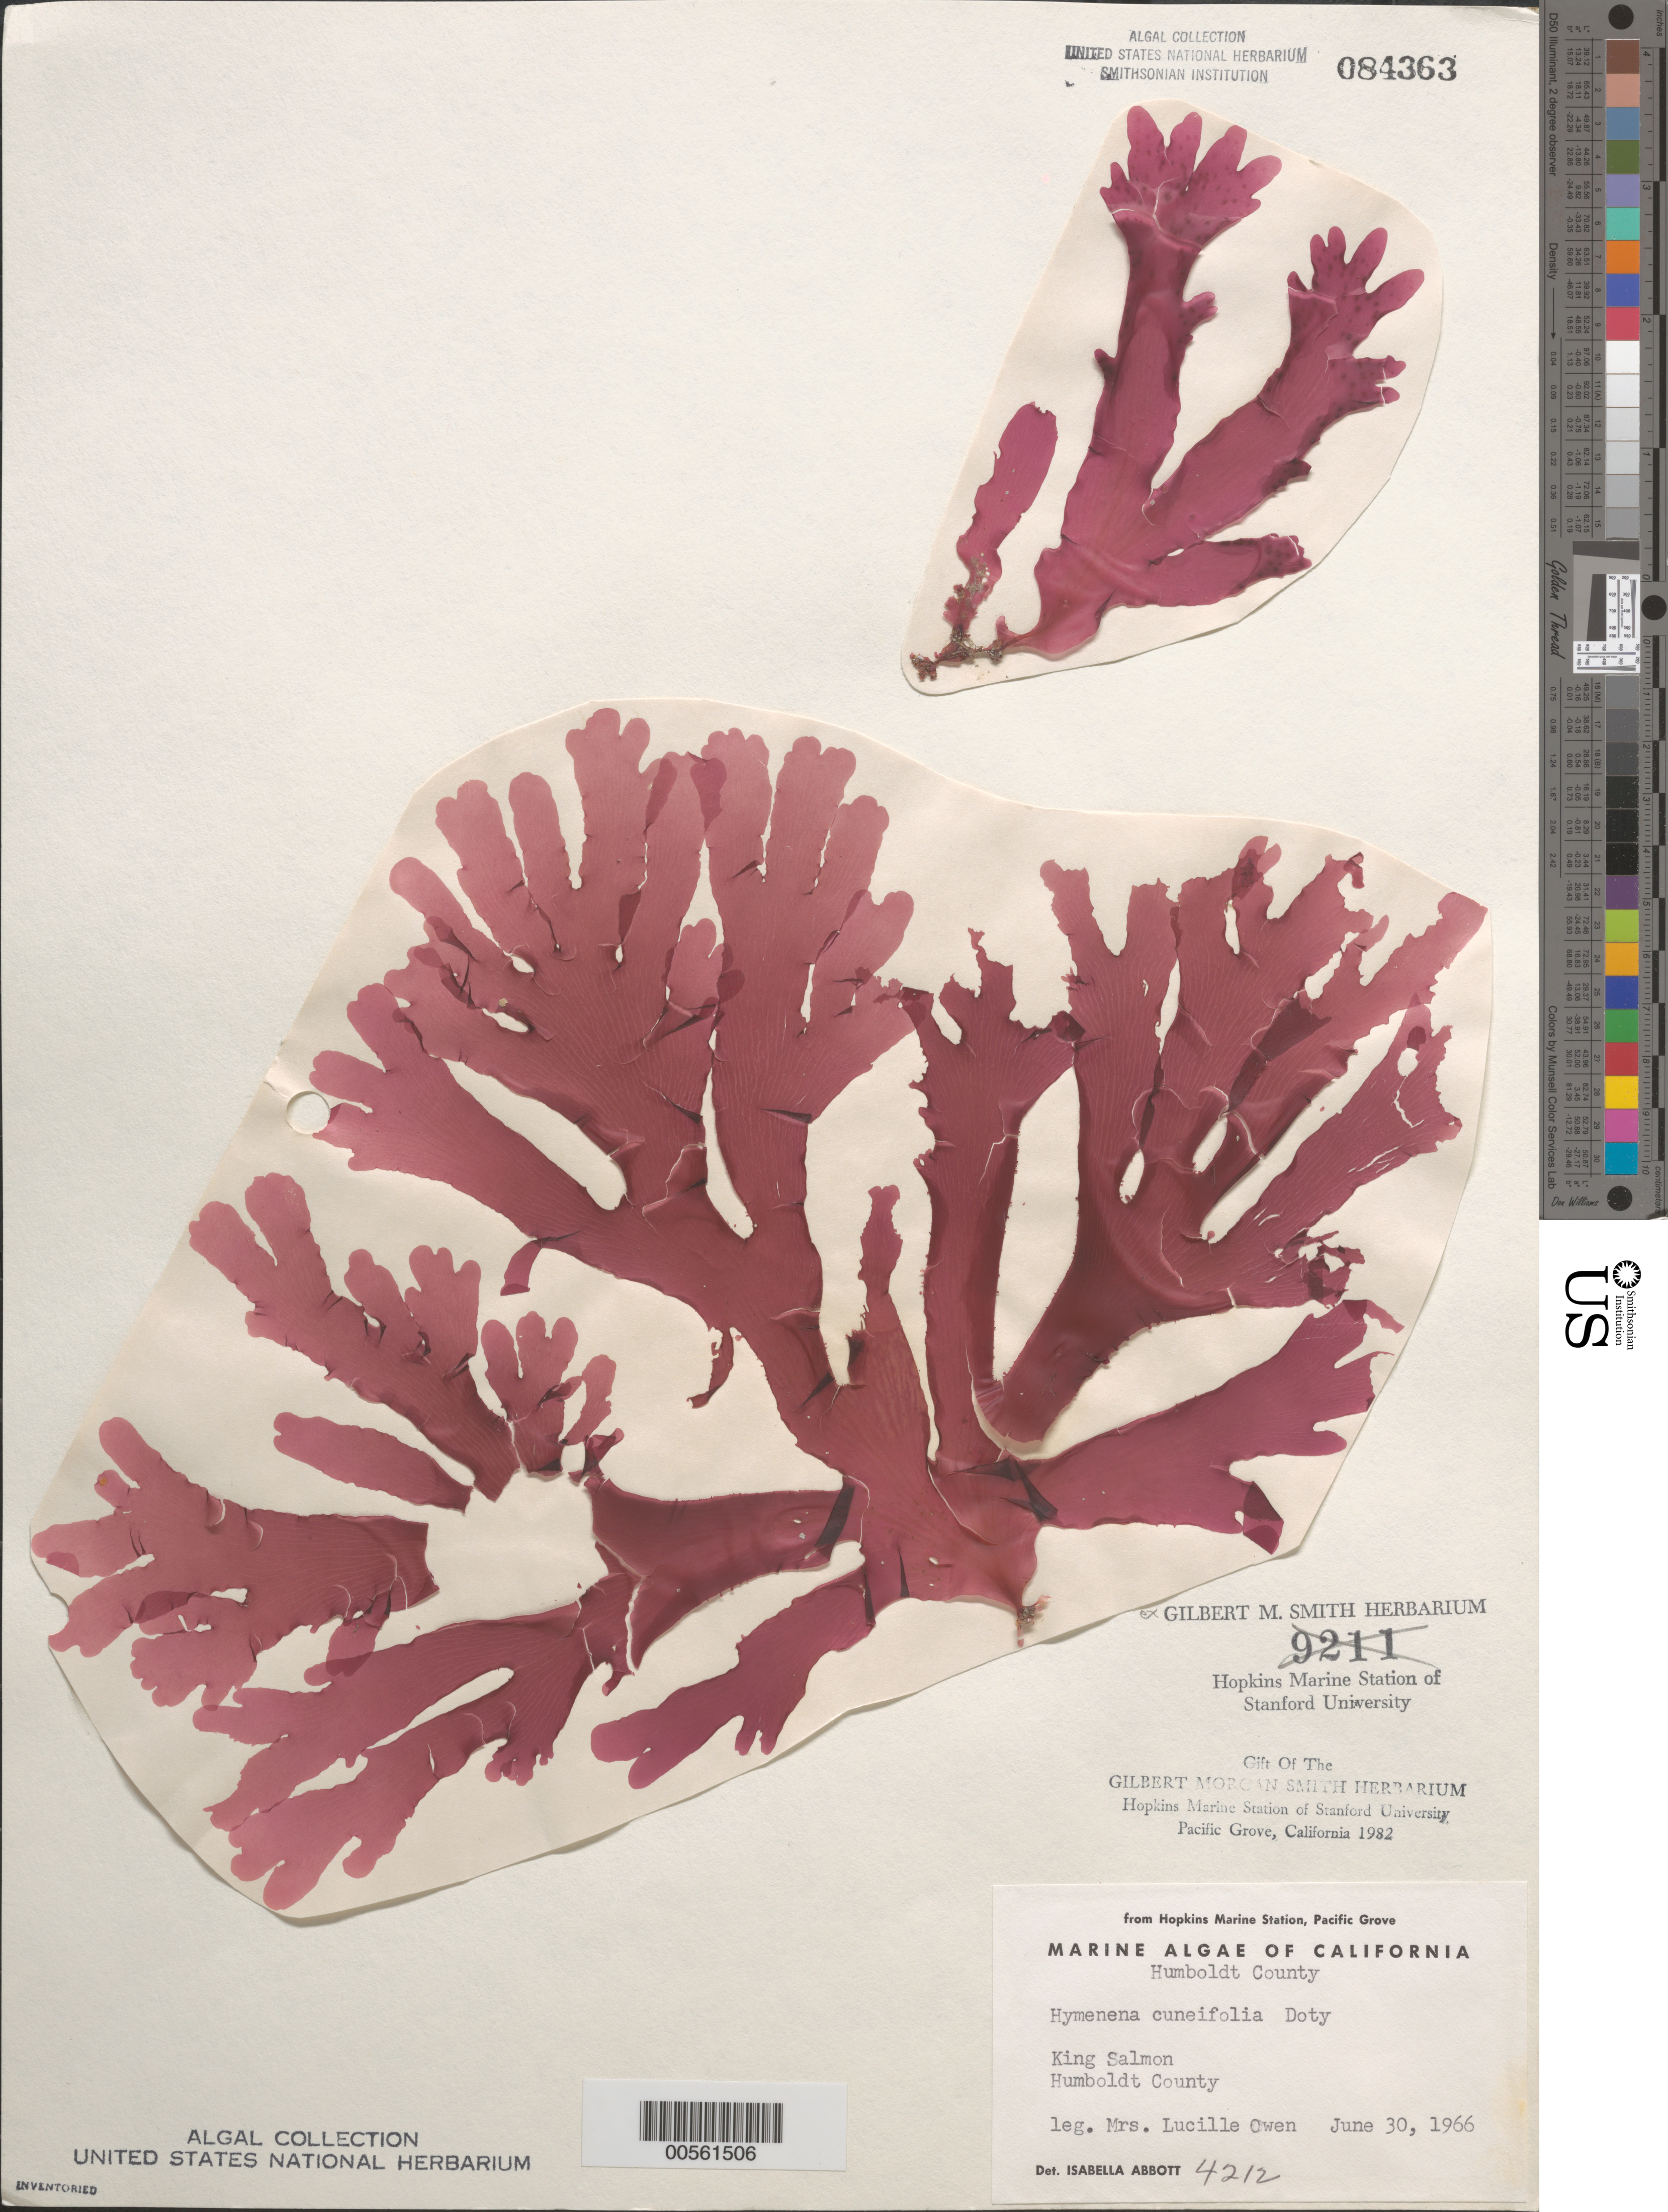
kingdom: Plantae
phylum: Rhodophyta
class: Florideophyceae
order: Ceramiales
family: Delesseriaceae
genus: Hymenena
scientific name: Hymenena cuneifolia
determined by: Abbott, Isabella A.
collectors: L. Owen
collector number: IAA 4212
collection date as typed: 30 Jun 1966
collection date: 1966-06-30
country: United States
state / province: California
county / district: Humboldt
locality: King Salmon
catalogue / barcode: US 84363